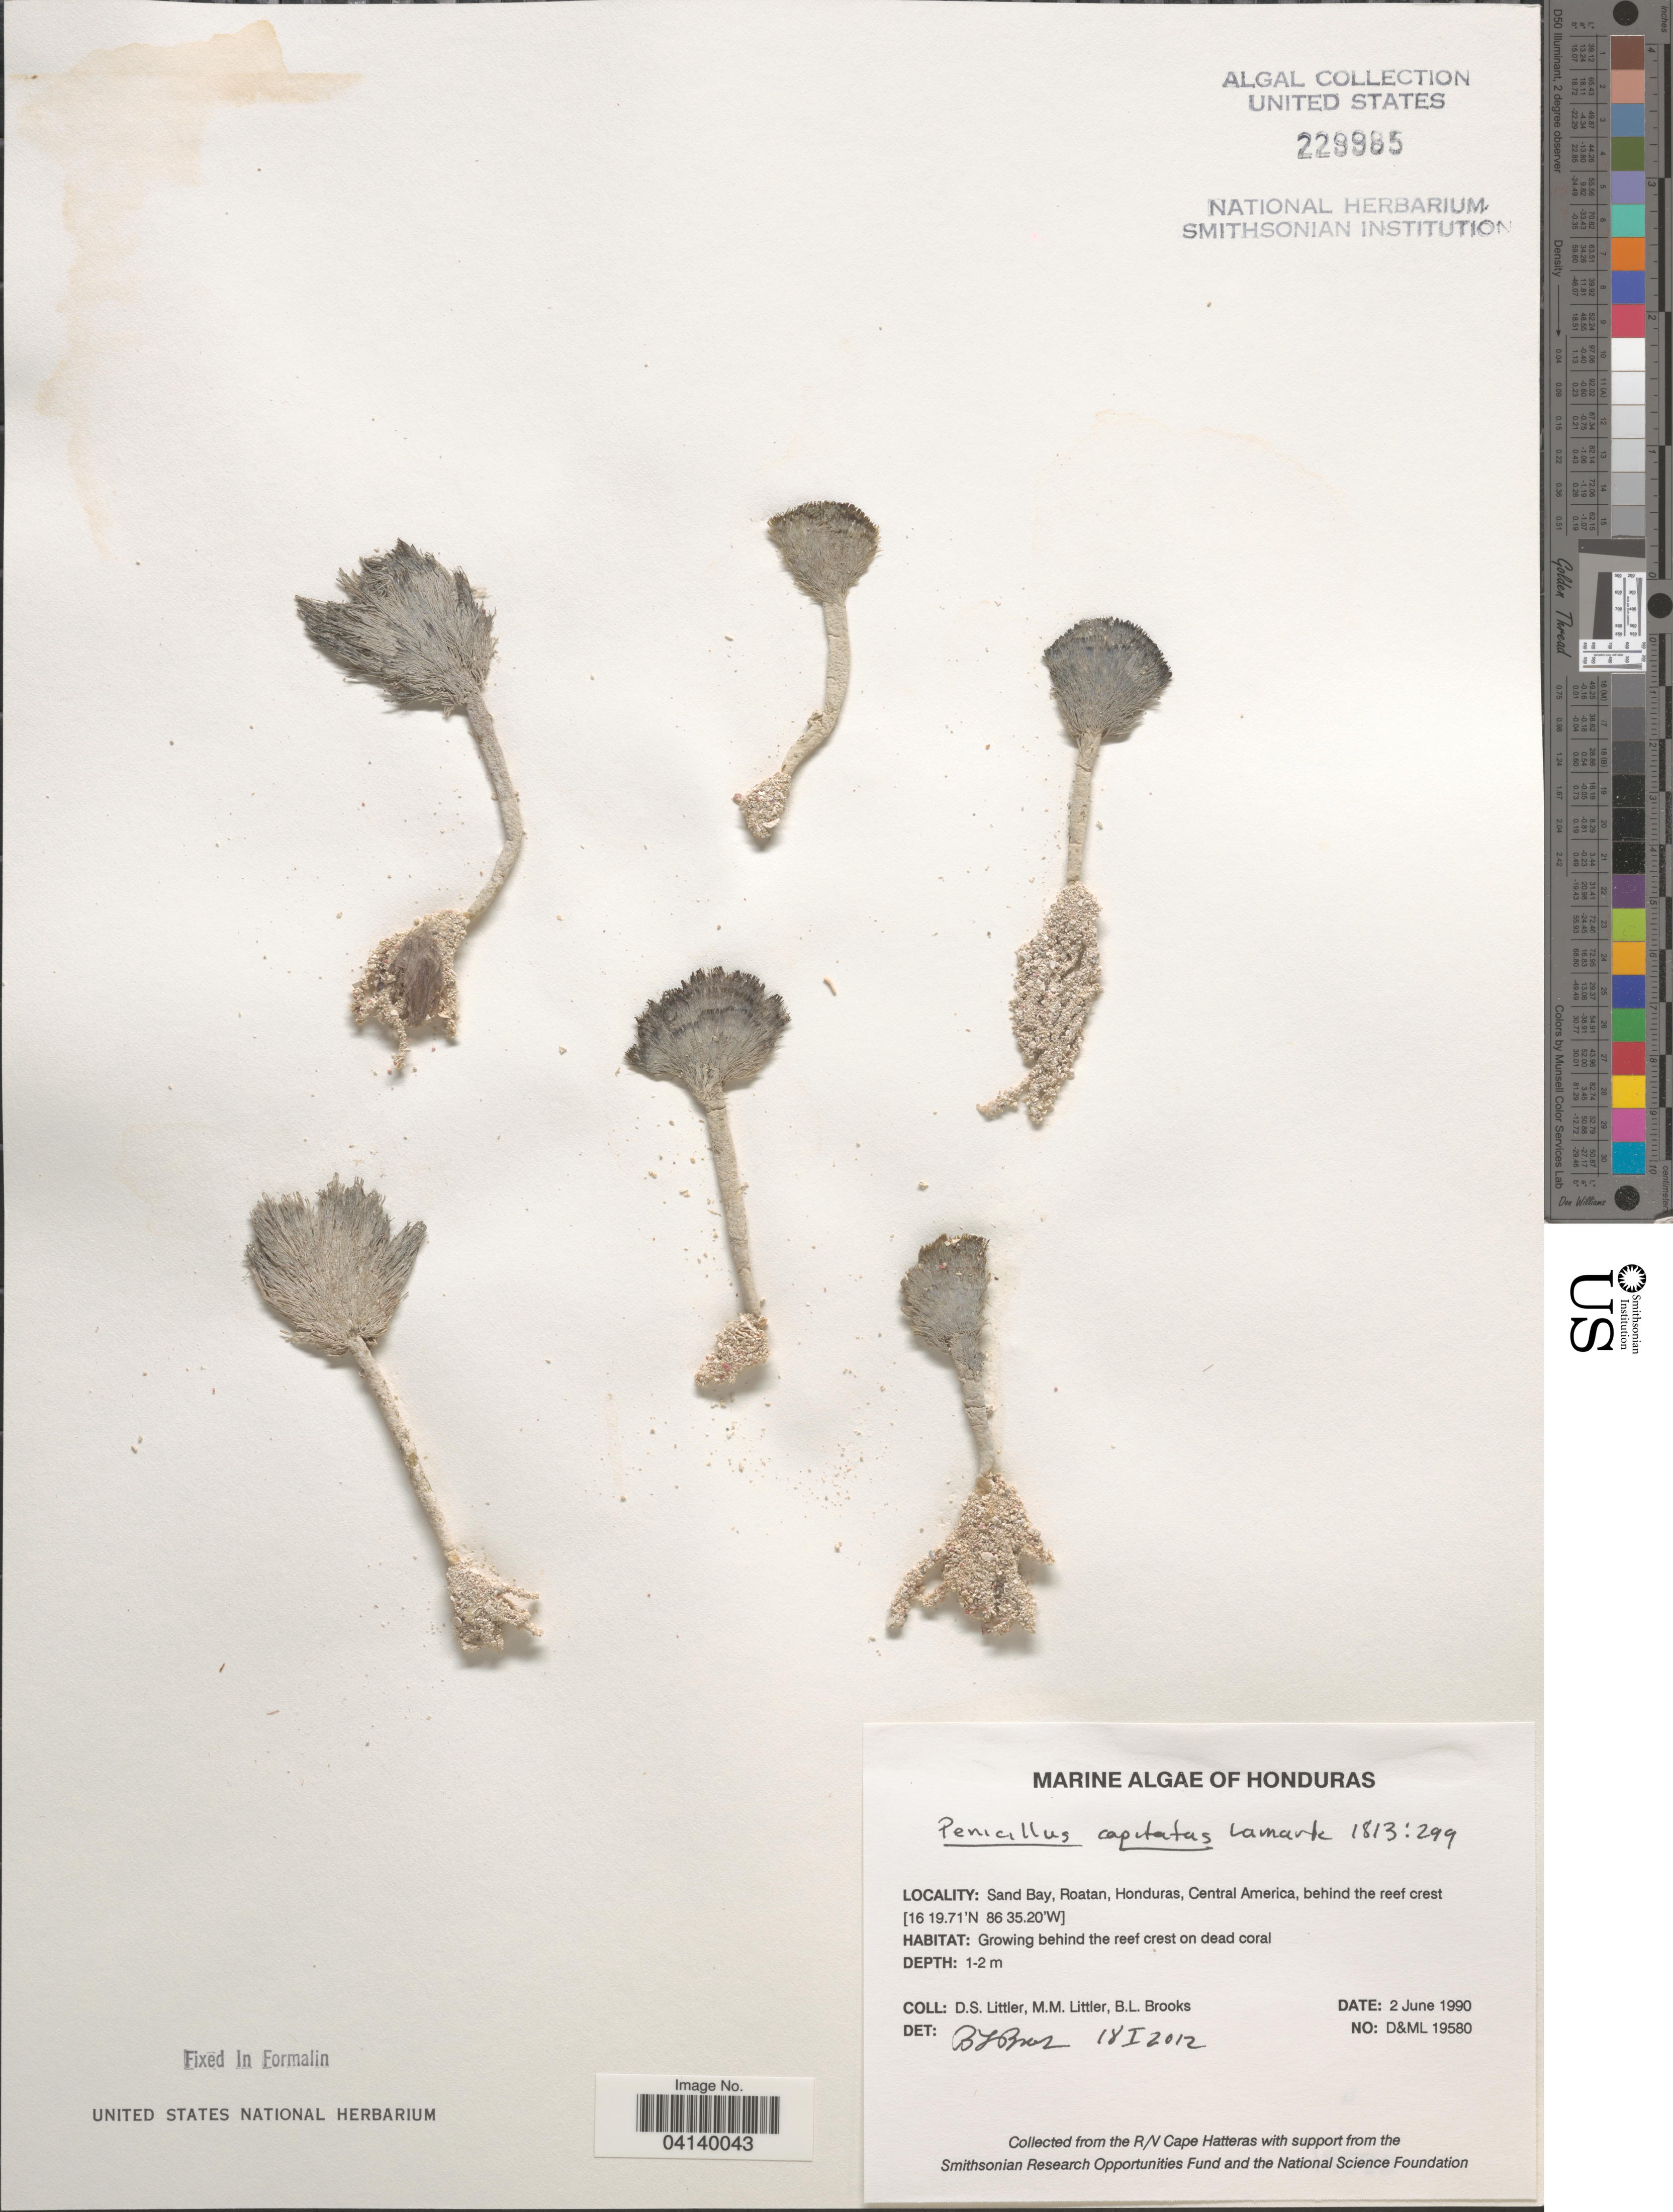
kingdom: Plantae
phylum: Chlorophyta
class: Ulvophyceae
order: Bryopsidales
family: Udoteaceae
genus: Penicillus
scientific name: Penicillus capitatus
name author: Lam.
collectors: D. S. Littler & B. Brooks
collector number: D&ML19580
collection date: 1990-06-02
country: Honduras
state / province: Islas de la Bahía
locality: Sand Bay, Roatan, behind the reef crest.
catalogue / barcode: US 229985